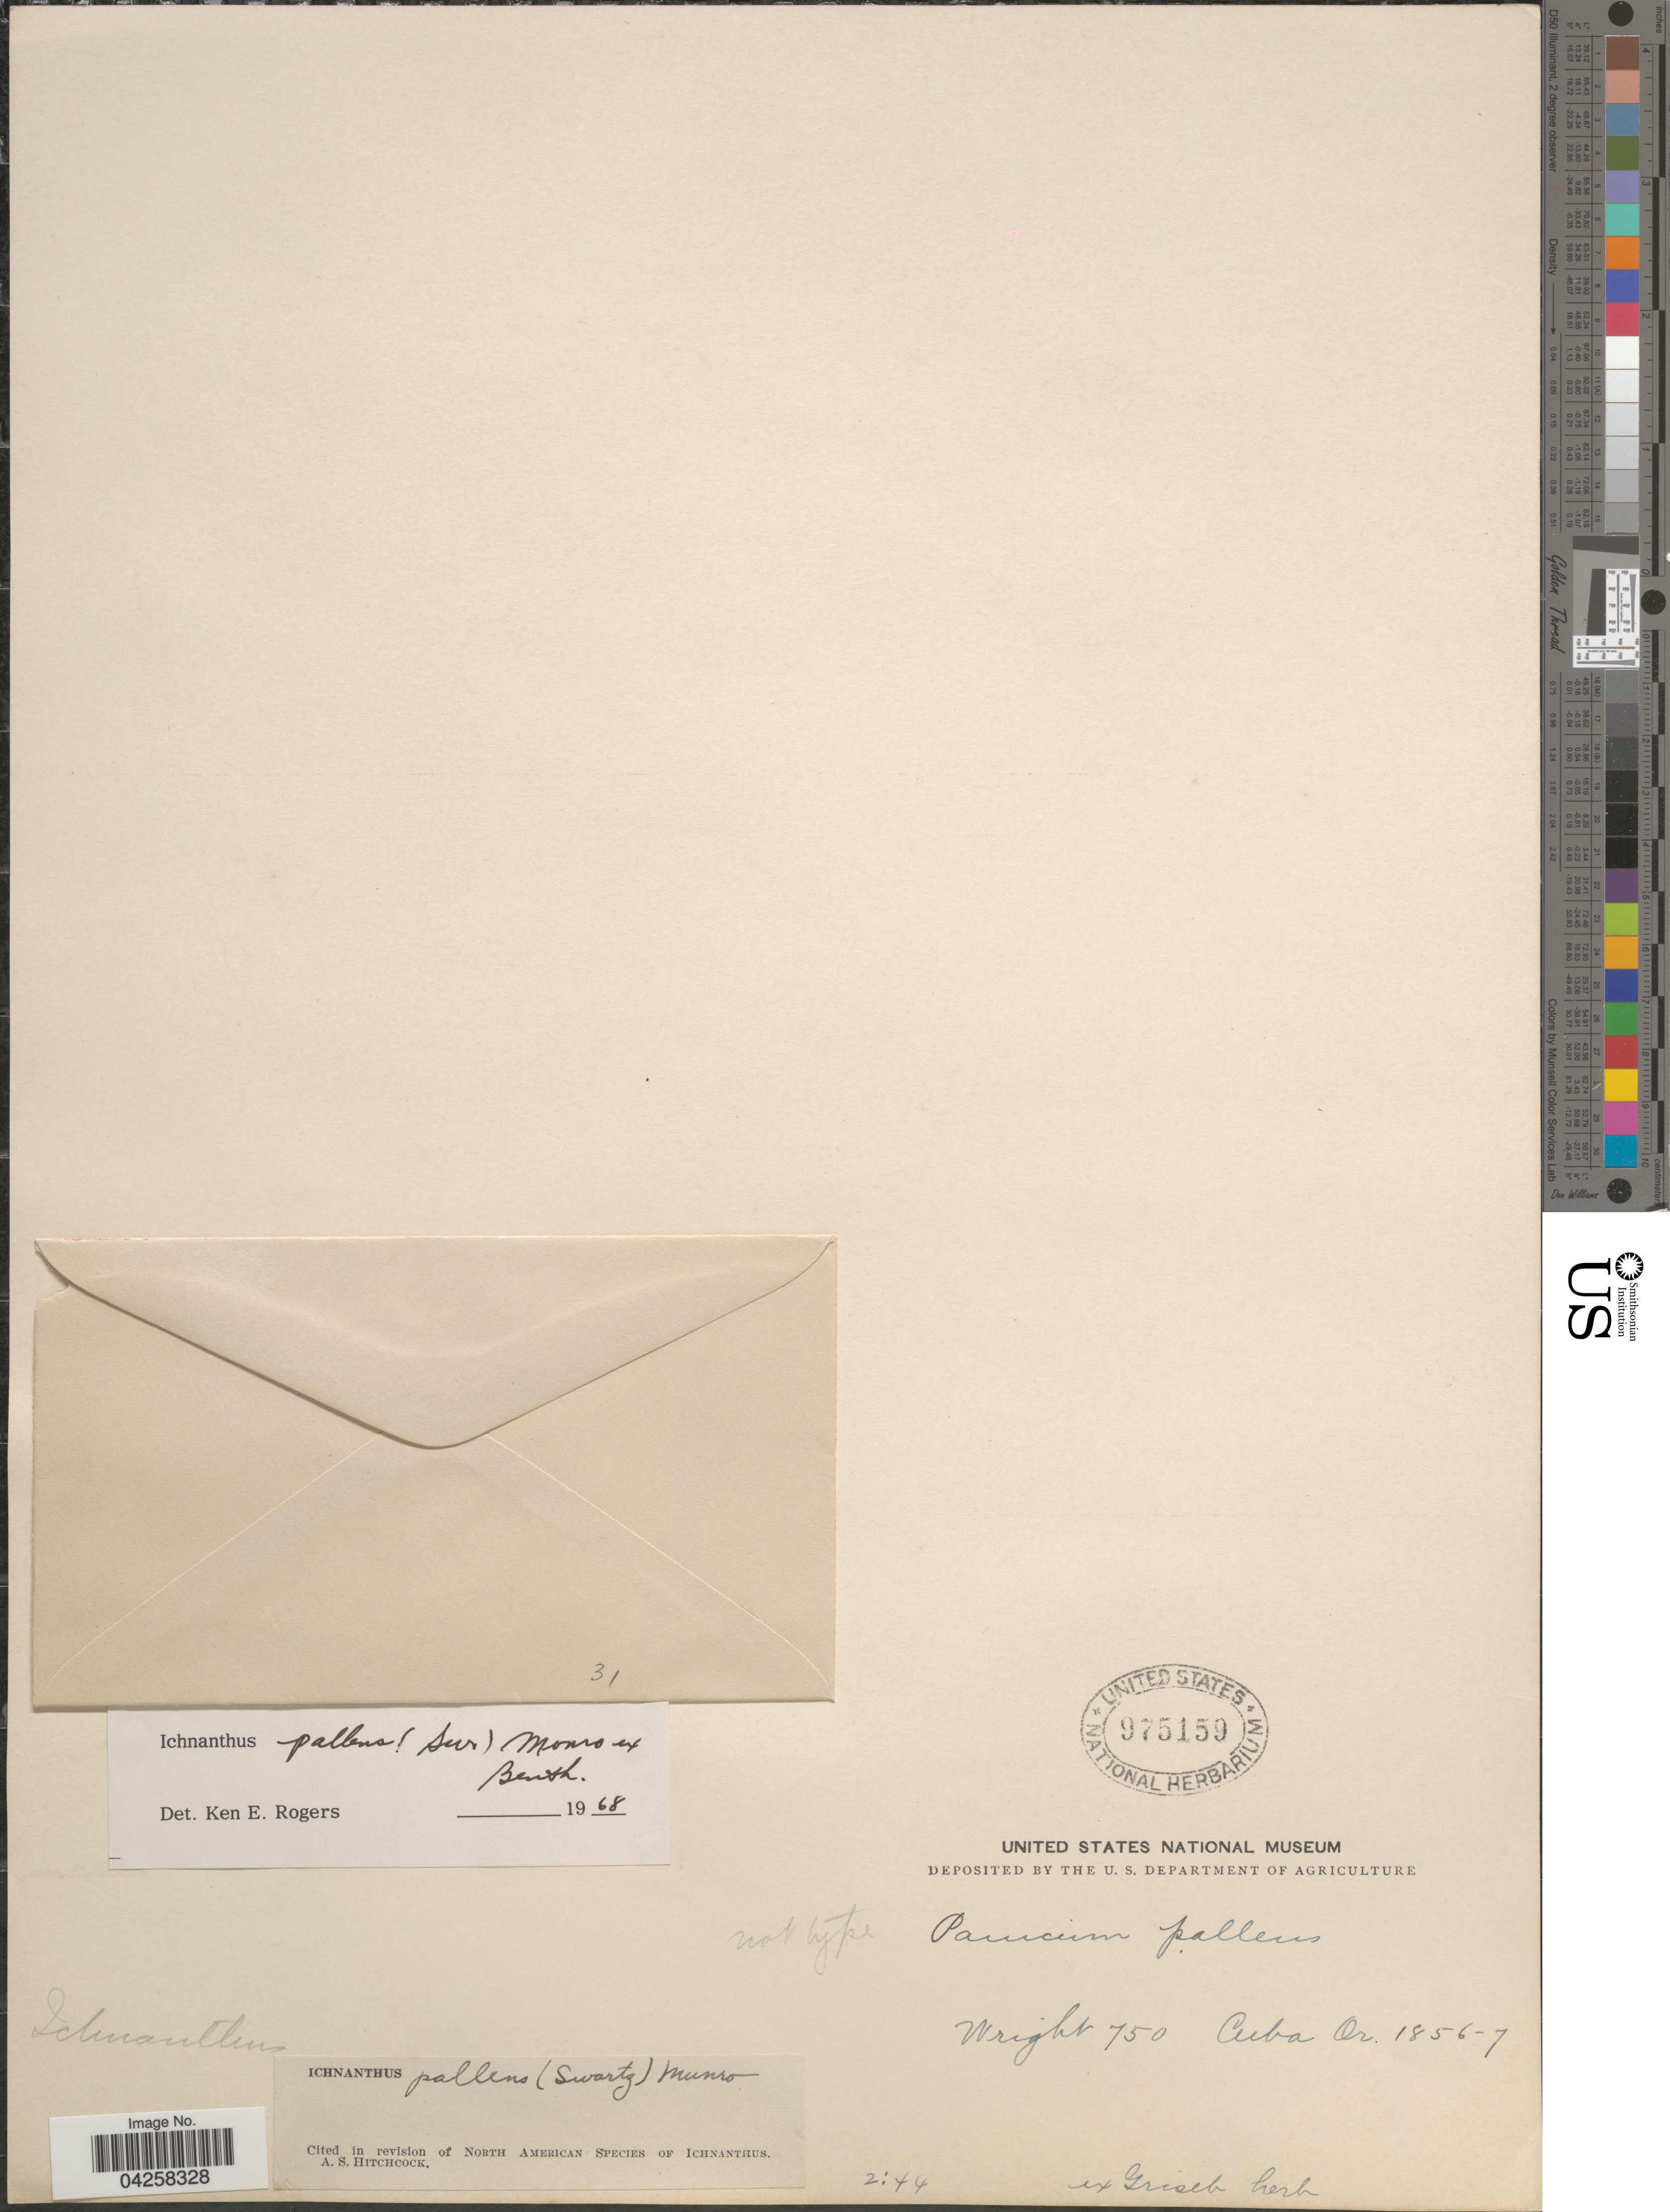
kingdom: Plantae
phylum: Tracheophyta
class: Liliopsida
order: Poales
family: Poaceae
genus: Ichnanthus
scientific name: Ichnanthus pallens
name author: (Sw.) Munro ex Benth.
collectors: Wright, --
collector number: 750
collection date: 1856/1857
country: Cuba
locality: Cuba Or.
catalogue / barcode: US 975159